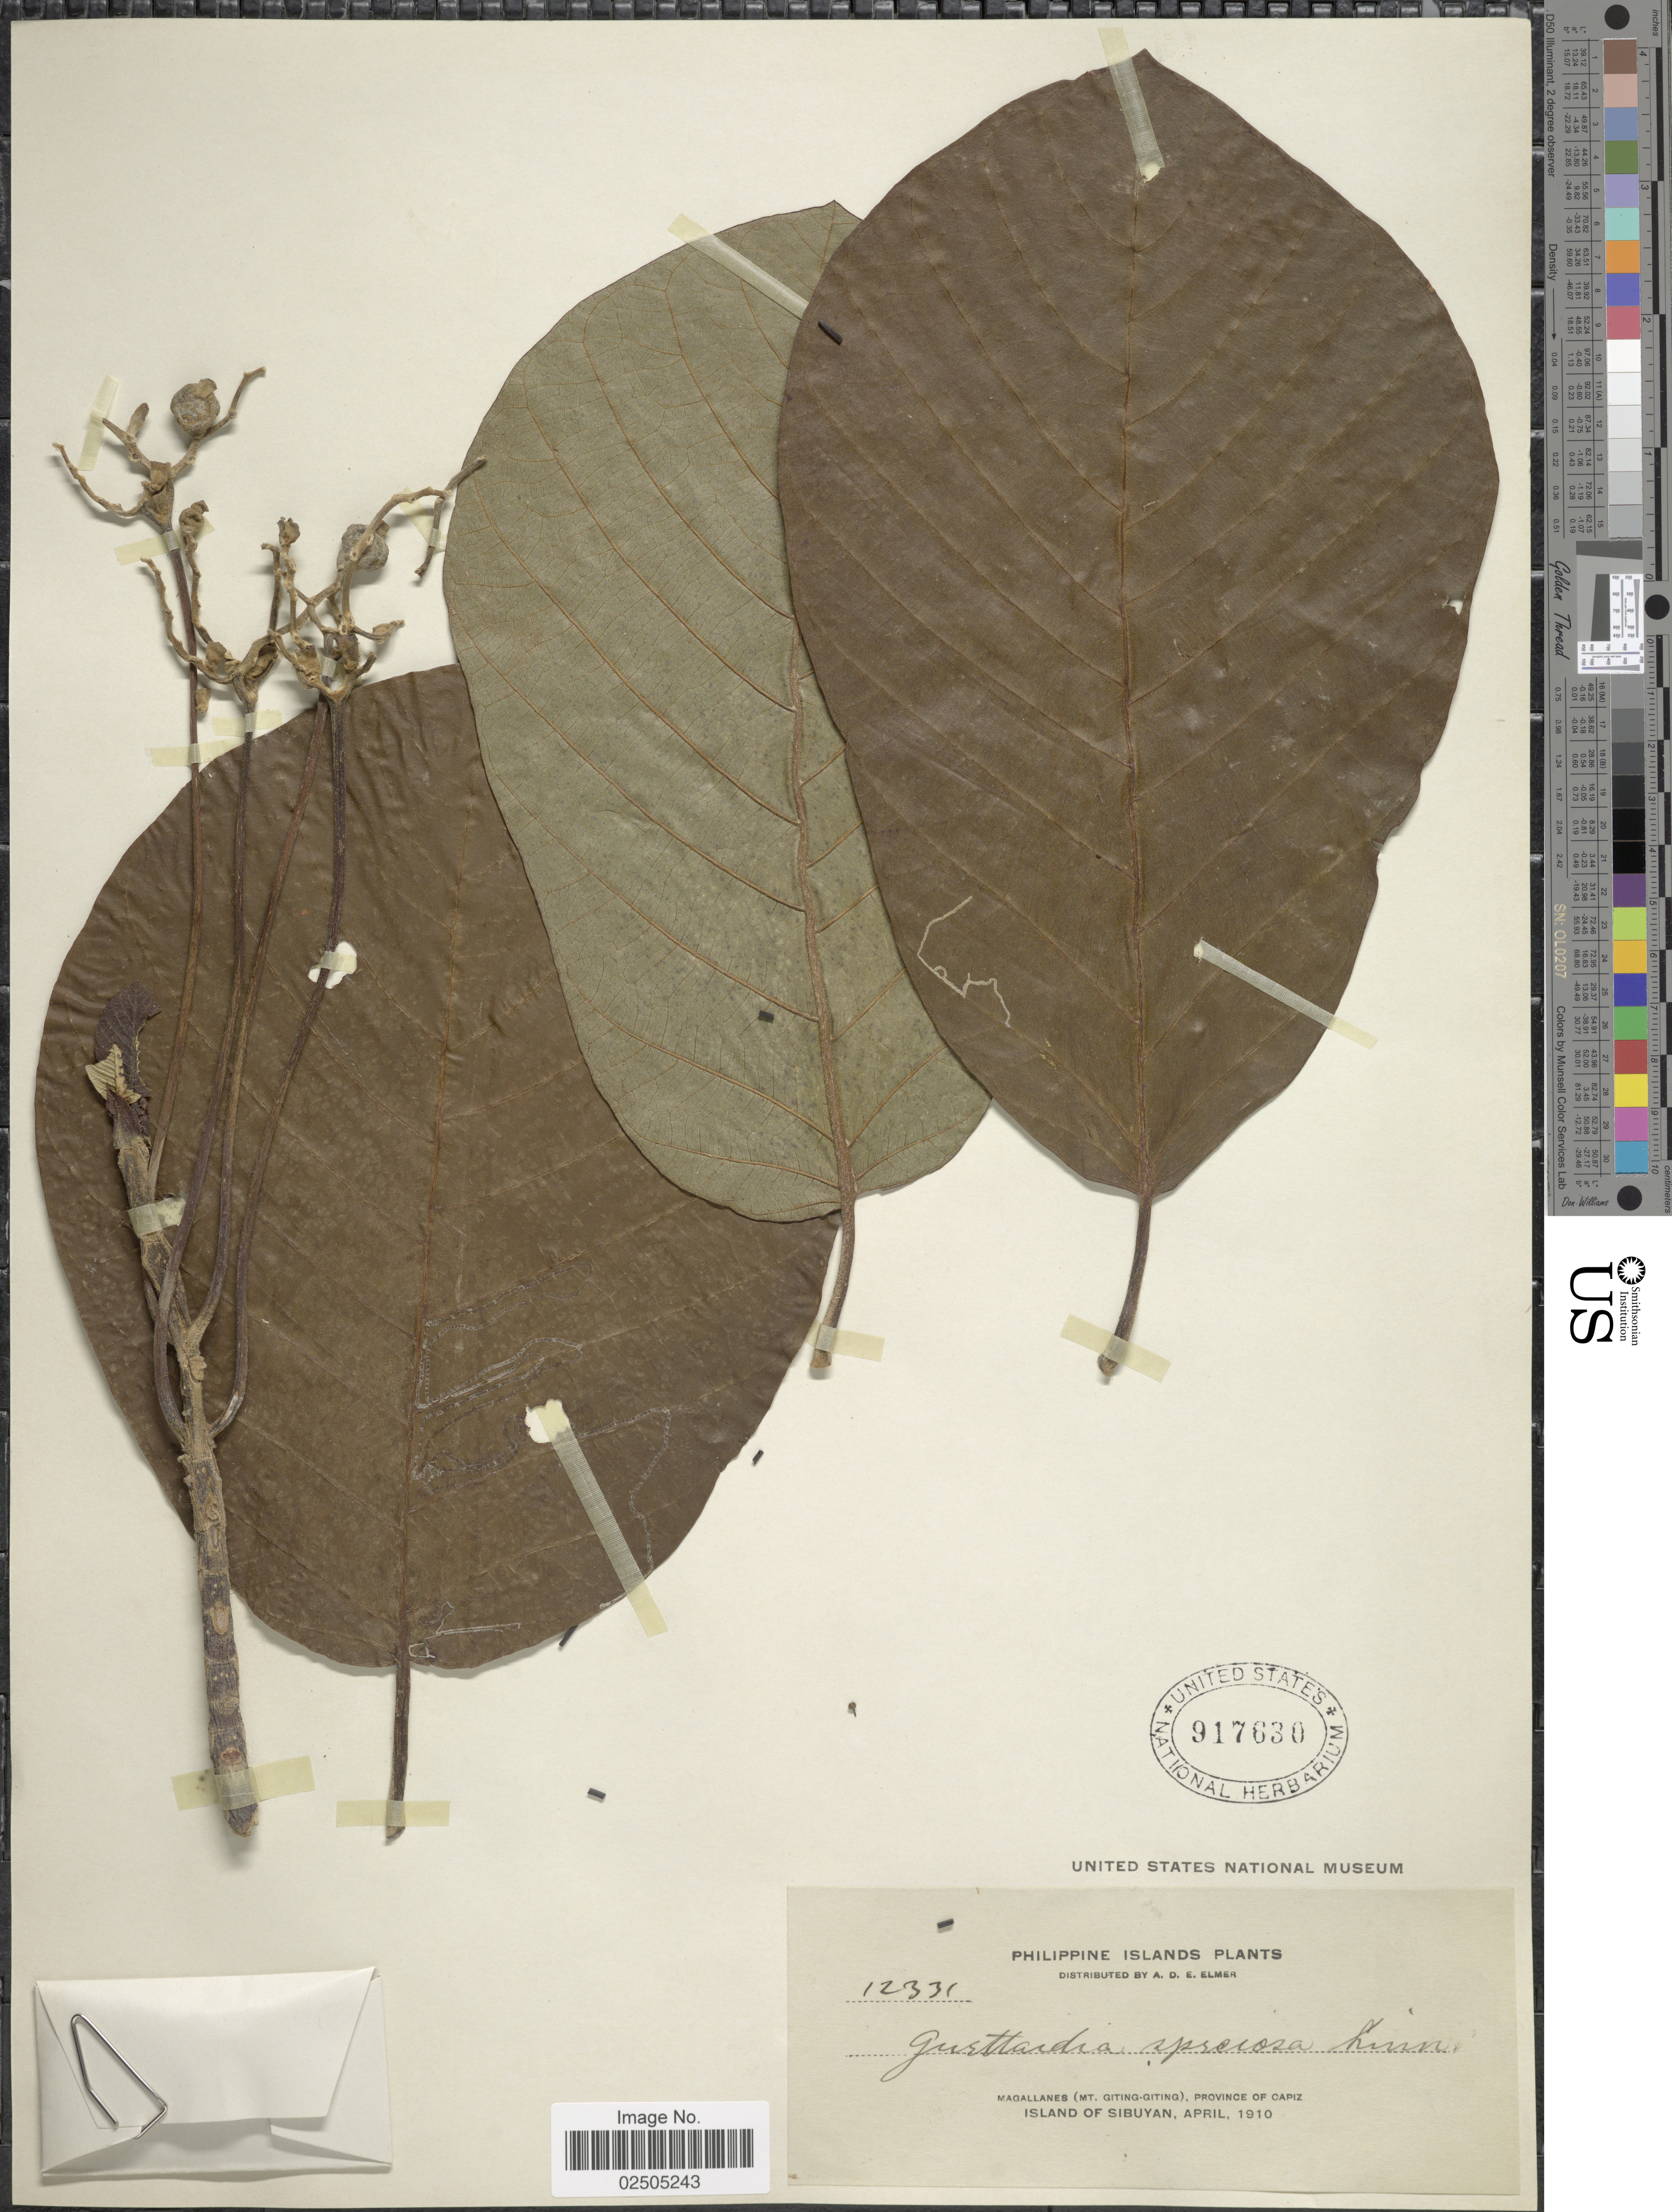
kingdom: Plantae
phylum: Tracheophyta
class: Magnoliopsida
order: Gentianales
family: Rubiaceae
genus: Guettarda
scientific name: Guettarda speciosa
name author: L.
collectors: A. D. E. Elmer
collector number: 12331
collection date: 1910-04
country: Philippines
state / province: Western Visayas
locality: Magallanes (Mt. Giting-Giting),Province of Capiz, Island of Sibuyan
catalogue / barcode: US 917630